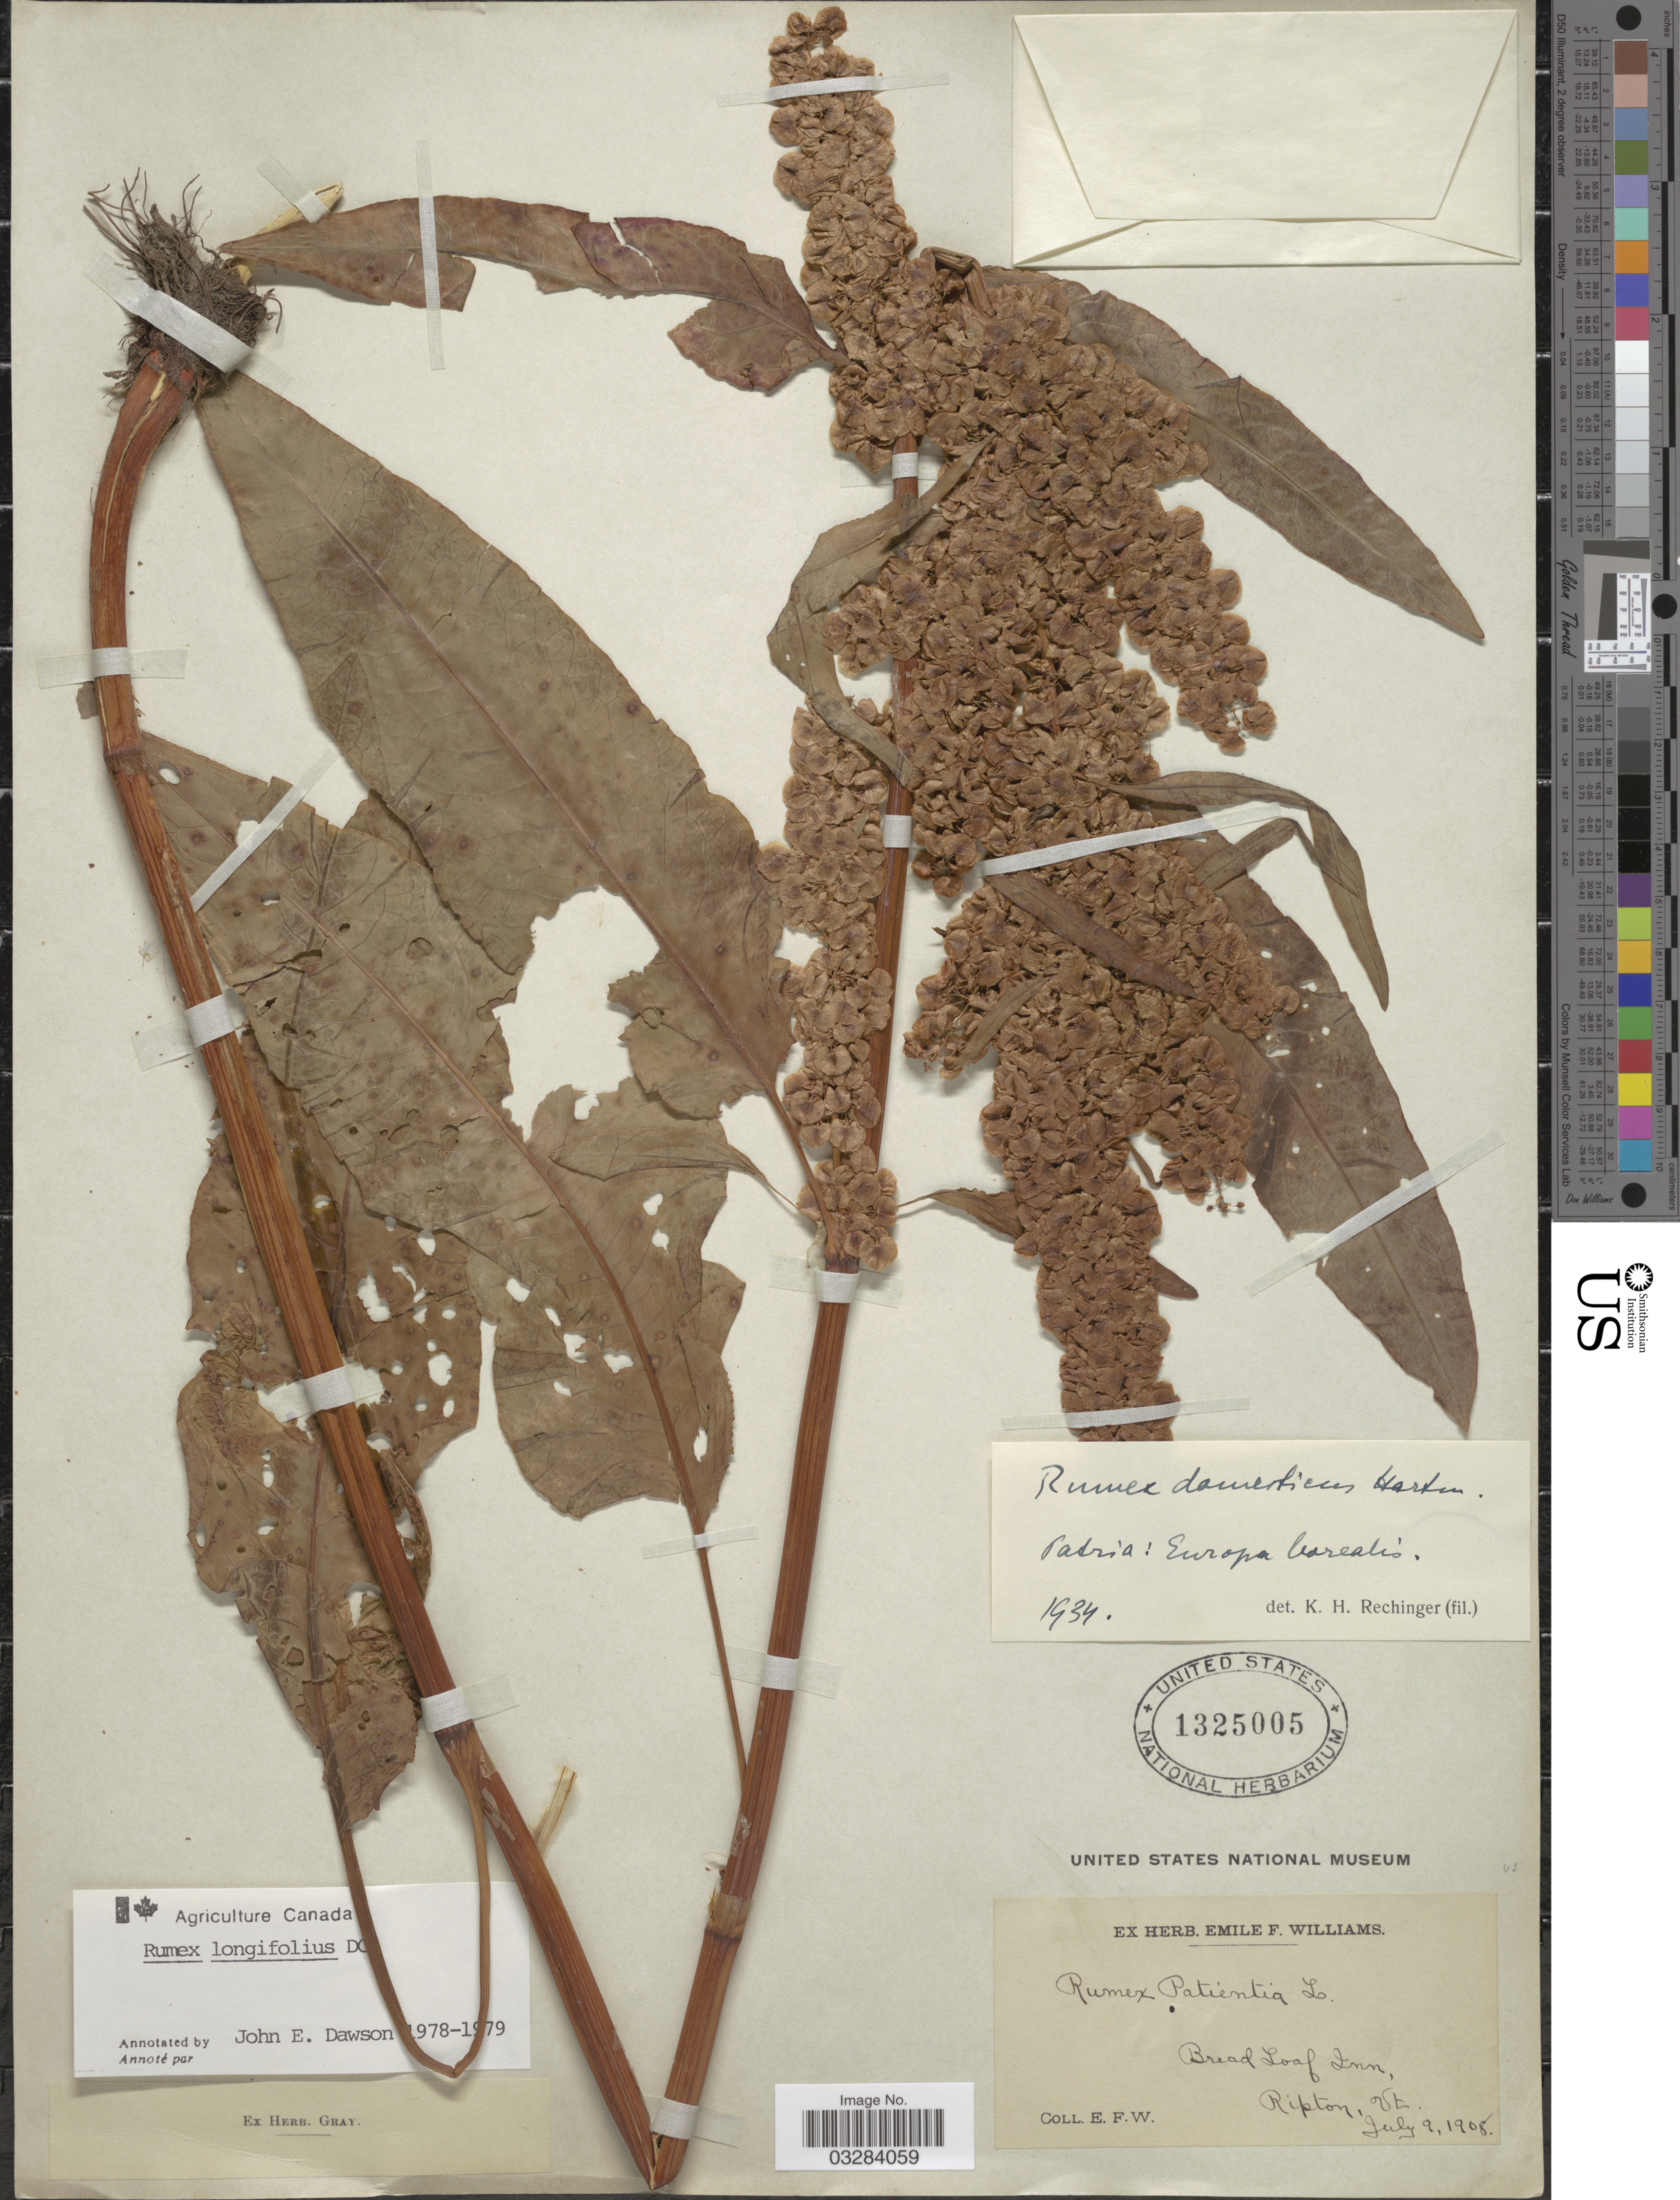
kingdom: Plantae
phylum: Tracheophyta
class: Magnoliopsida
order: Caryophyllales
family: Polygonaceae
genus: Rumex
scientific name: Rumex longifolius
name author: DC.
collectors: E. F. Williams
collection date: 1908-07-09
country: United States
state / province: Vermont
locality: Bread Loaf Inn, Ripton, Vt.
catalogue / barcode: US 1325005